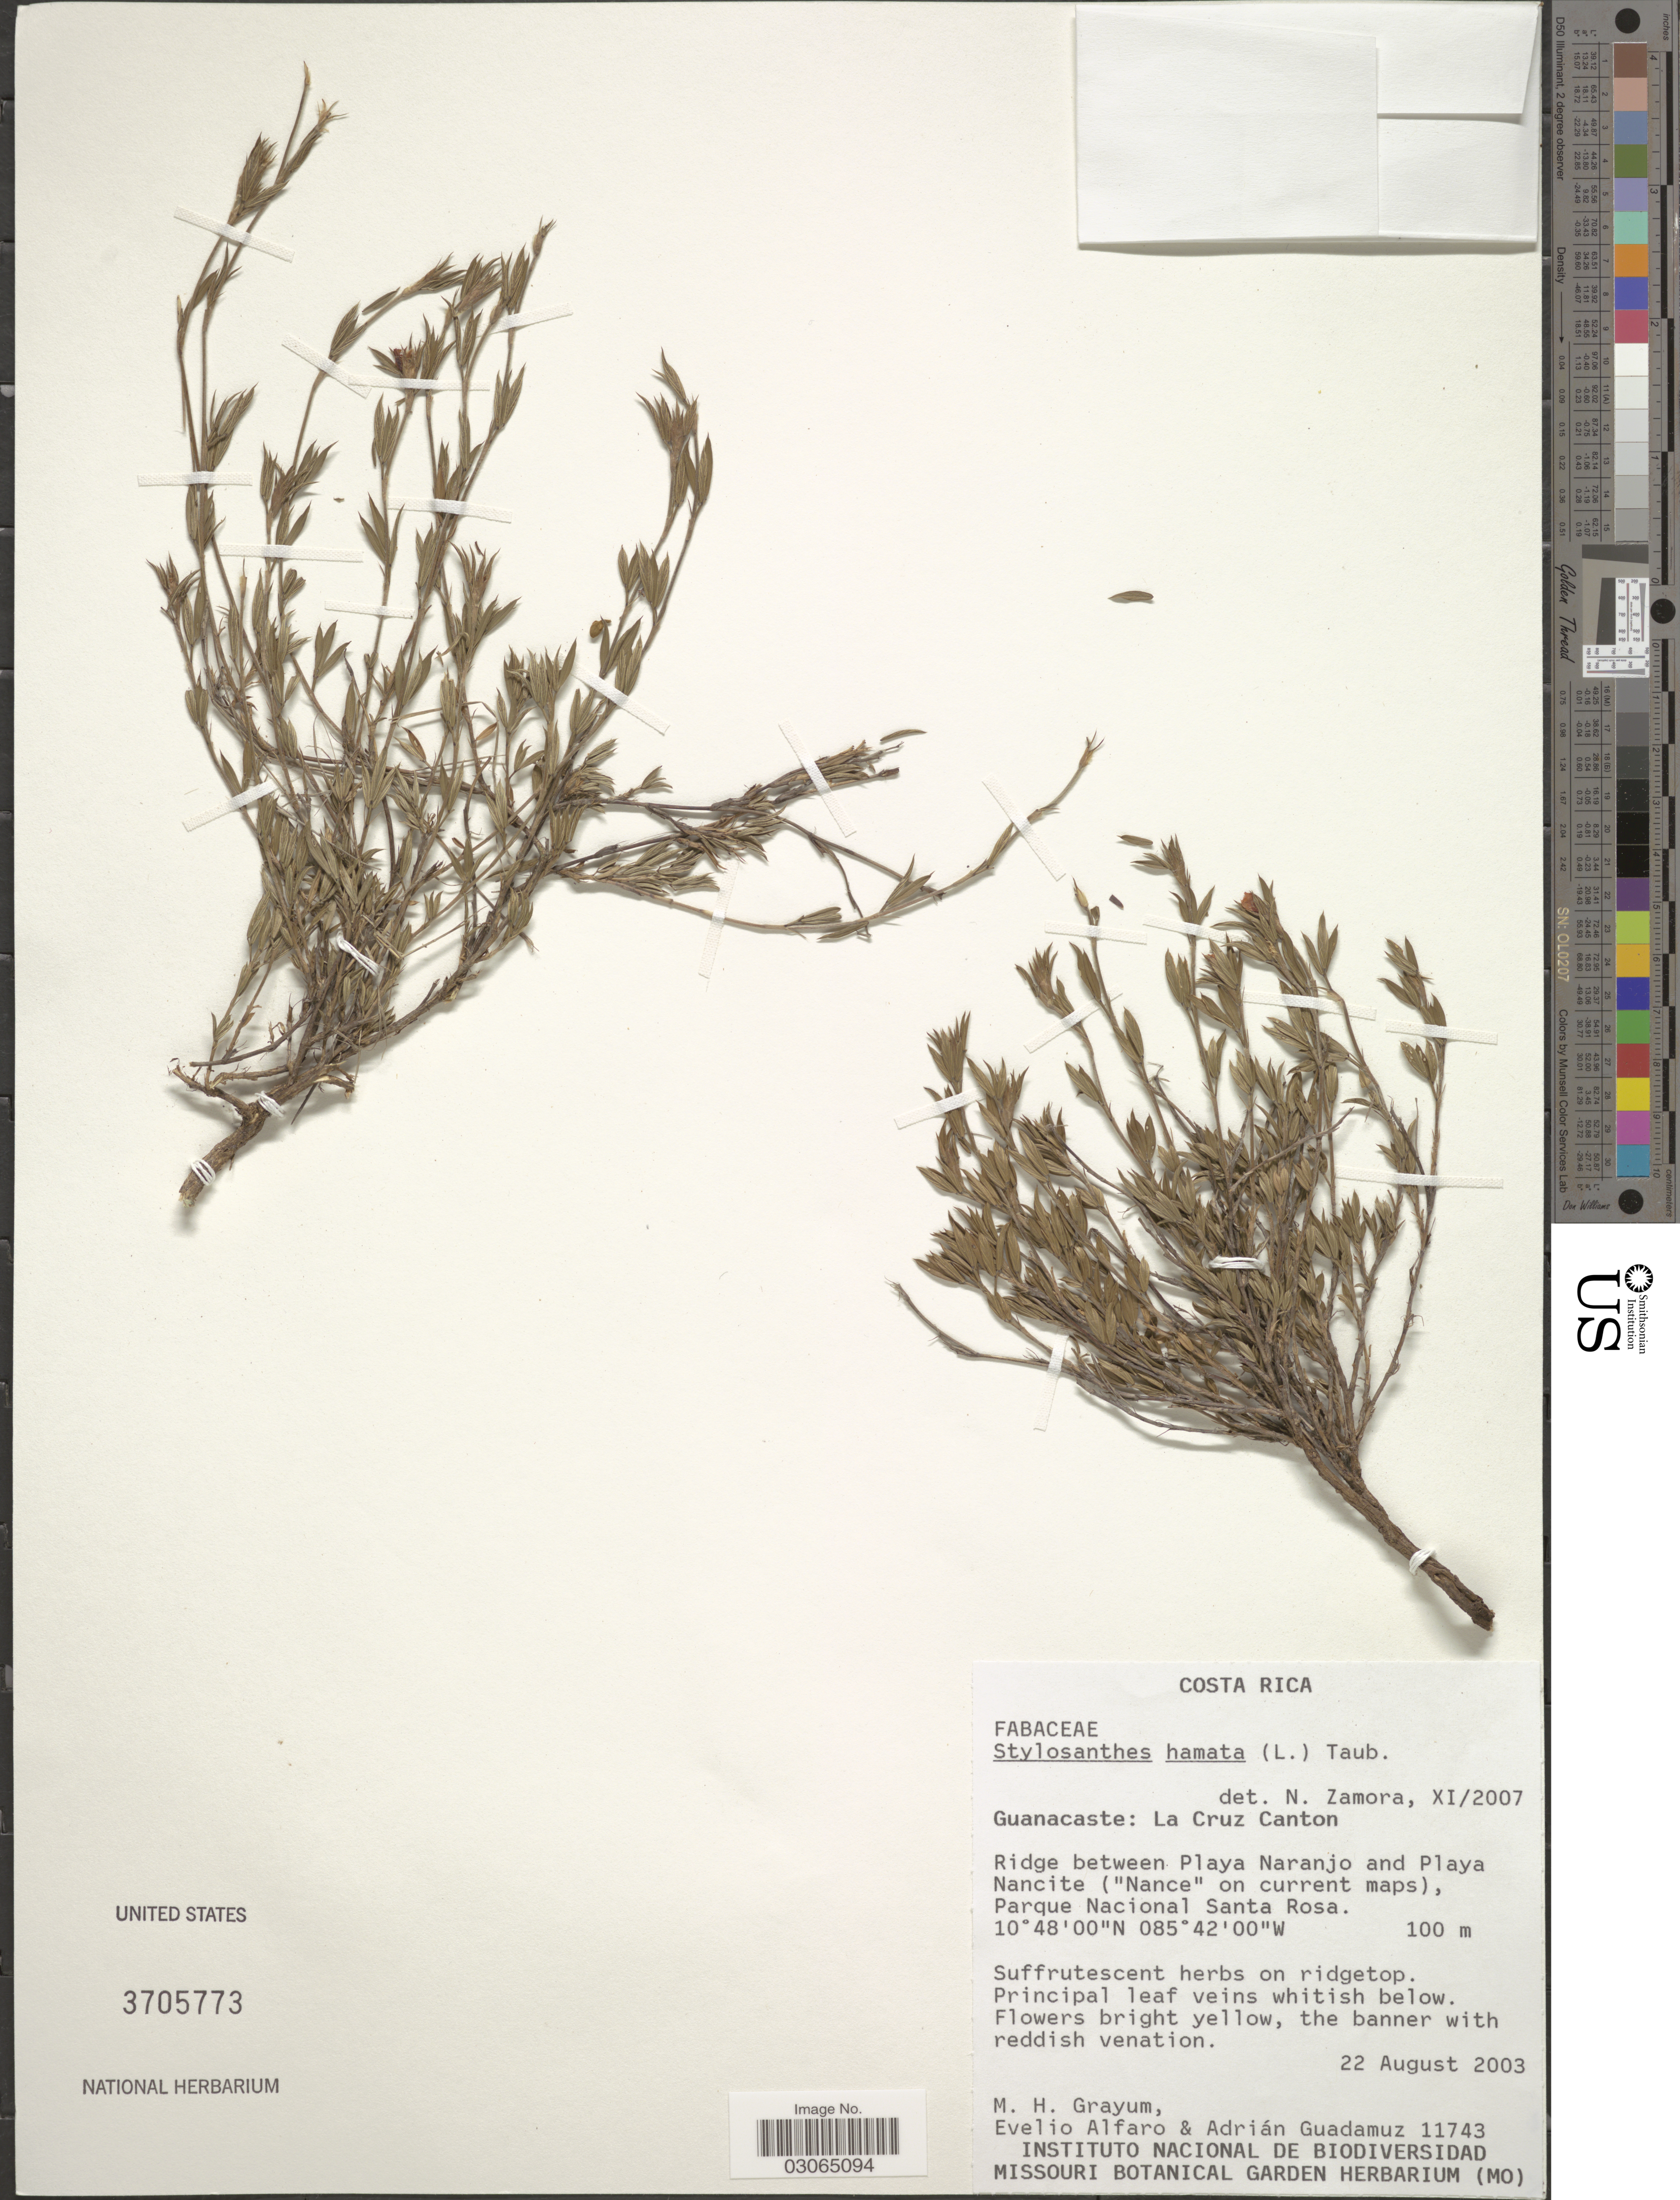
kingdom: Plantae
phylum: Tracheophyta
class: Magnoliopsida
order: Fabales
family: Fabaceae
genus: Stylosanthes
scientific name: Stylosanthes hamata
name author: (L.) Taub.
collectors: M. H. Grayum, E. Alfaro & A. Guadamuz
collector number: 11743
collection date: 2003-08-22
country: Costa Rica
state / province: Guanacaste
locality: La Cruz Canton. Ridge between Playa Naranjo and Playa Nancite ("Nance" on current maps), Parque Nacional Santa Rosa.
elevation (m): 100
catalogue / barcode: US 3705773